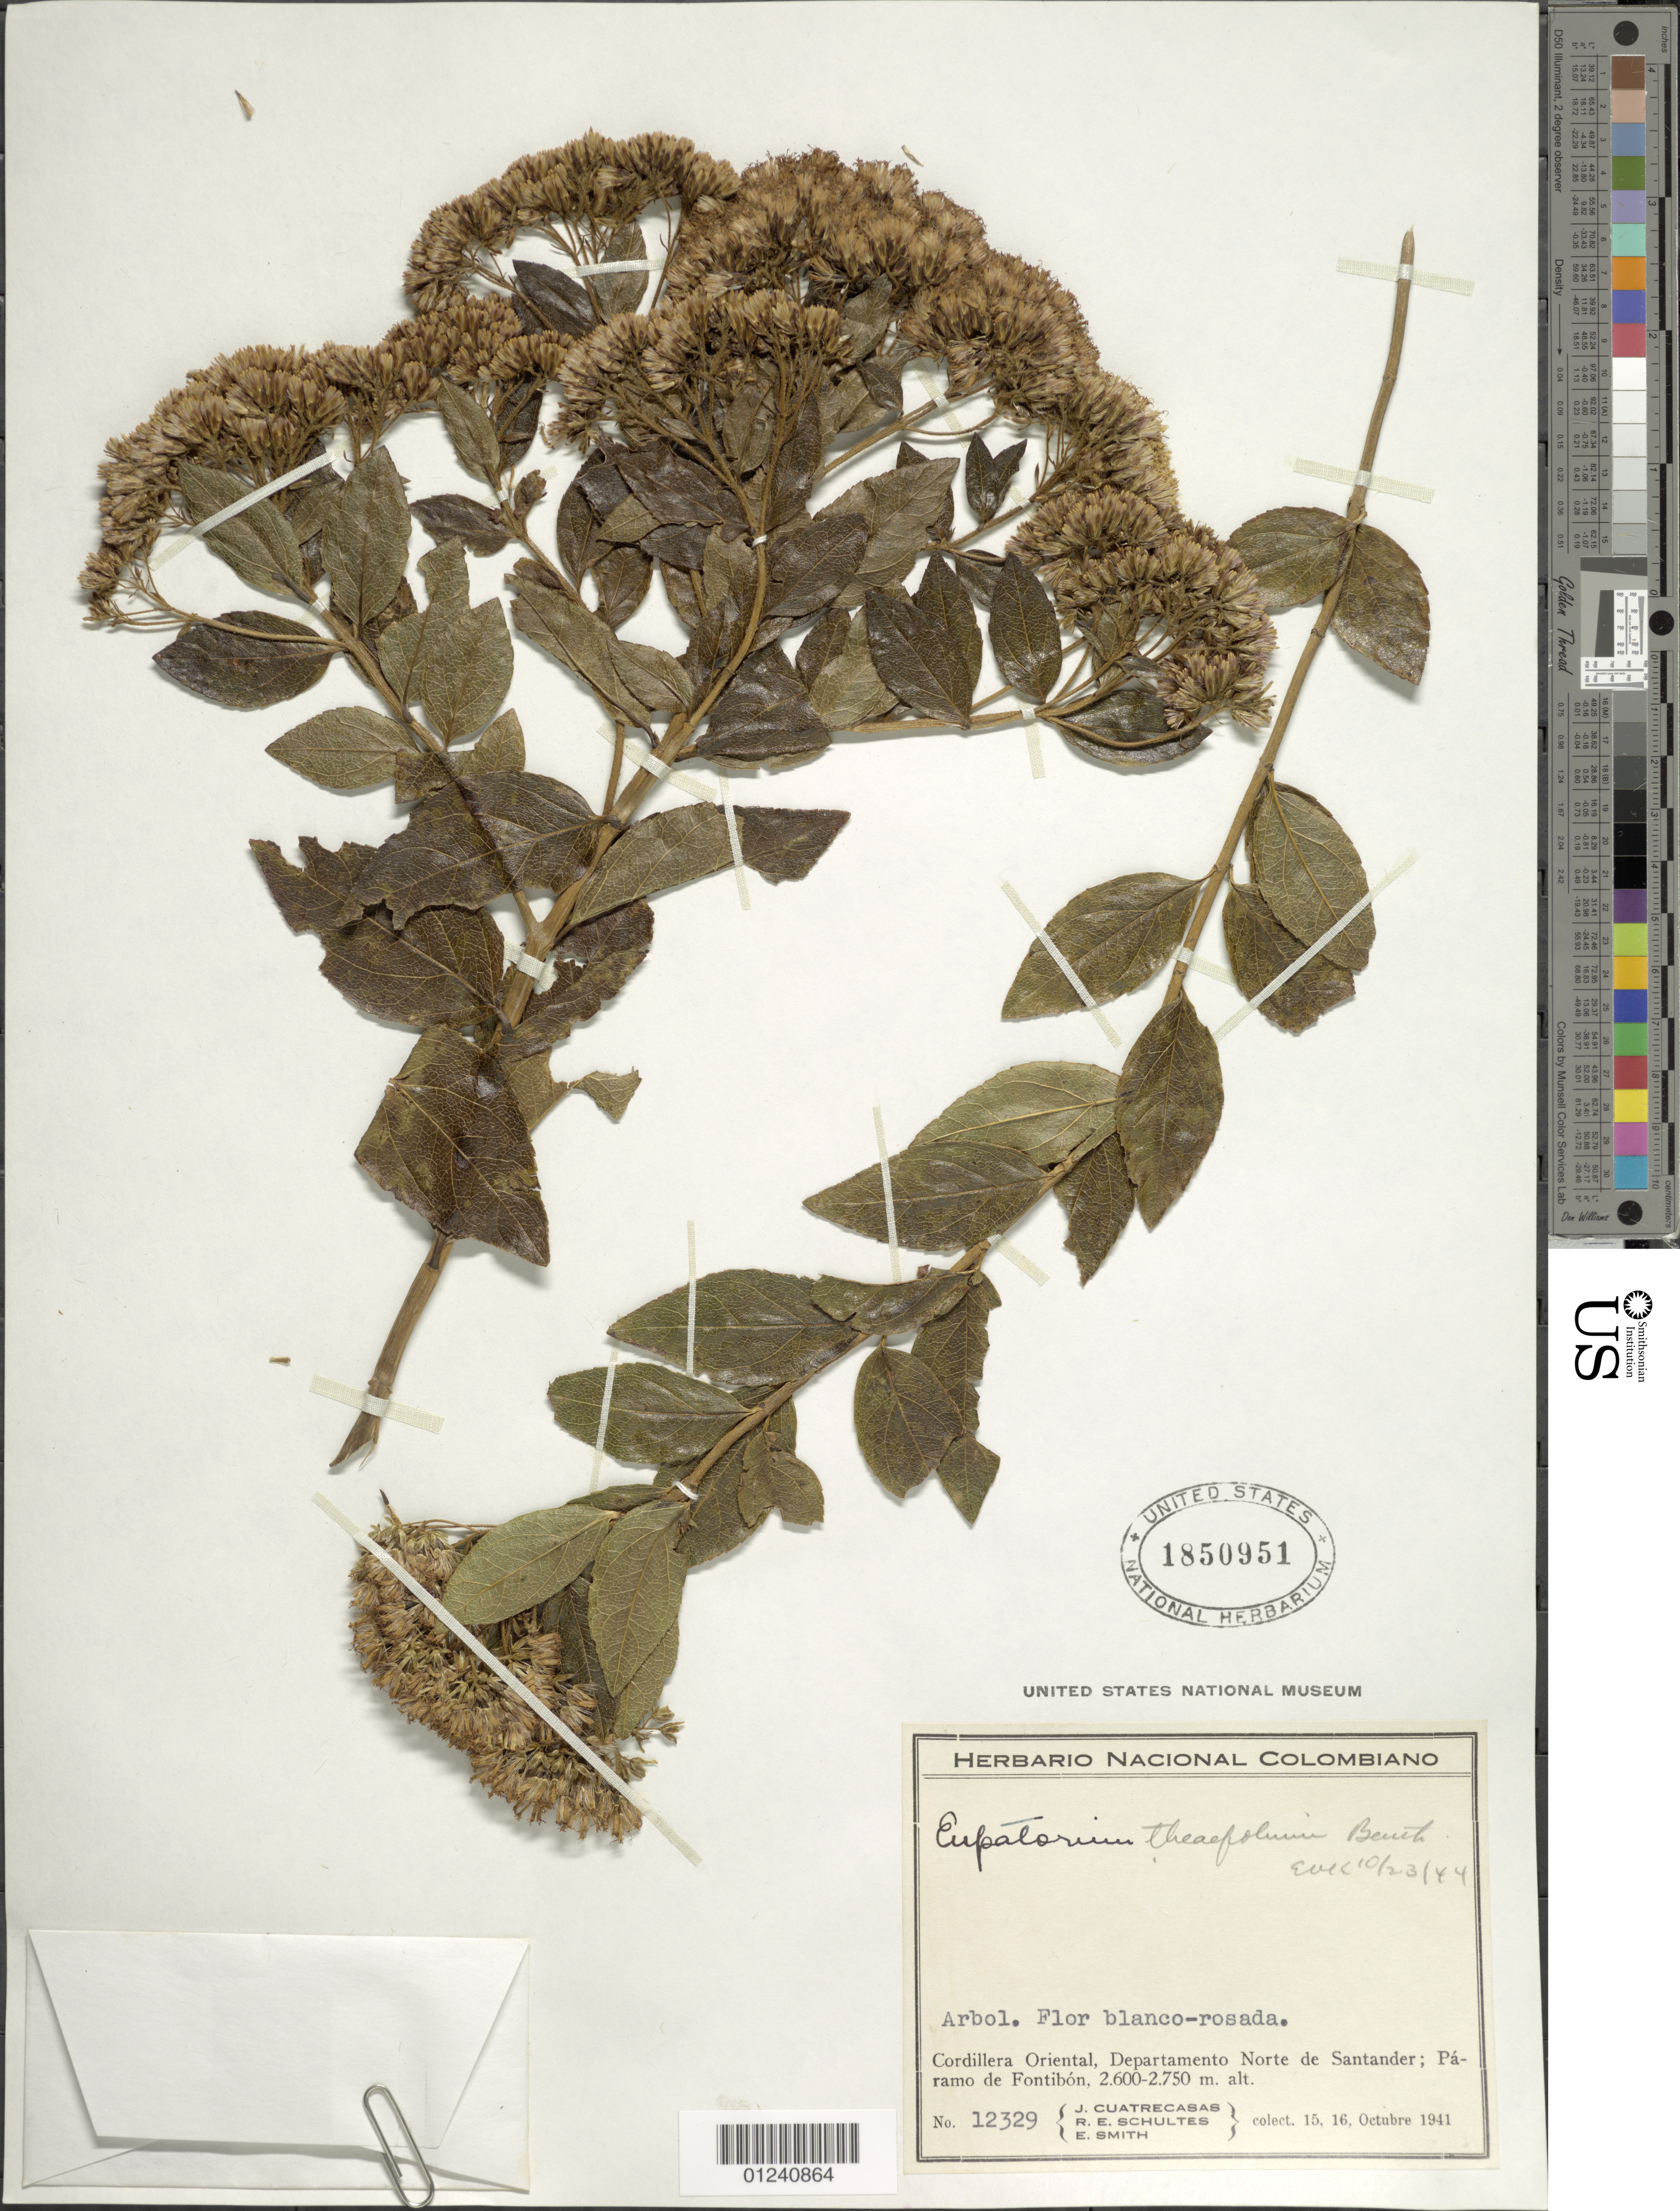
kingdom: Plantae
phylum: Tracheophyta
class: Magnoliopsida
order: Asterales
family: Asteraceae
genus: Ageratina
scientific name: Ageratina theaefolia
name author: (Benth.) R.M. King & H. Rob.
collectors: J. Cuatrecasas, R. E. Schultes & C. E. Smith Jr.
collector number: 12329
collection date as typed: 16 Oct 1941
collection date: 1941-10-16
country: Colombia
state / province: Norte de Santander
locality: Cordillera Oriental, Paramo de Fontibon.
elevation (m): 2600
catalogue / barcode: US 1850951